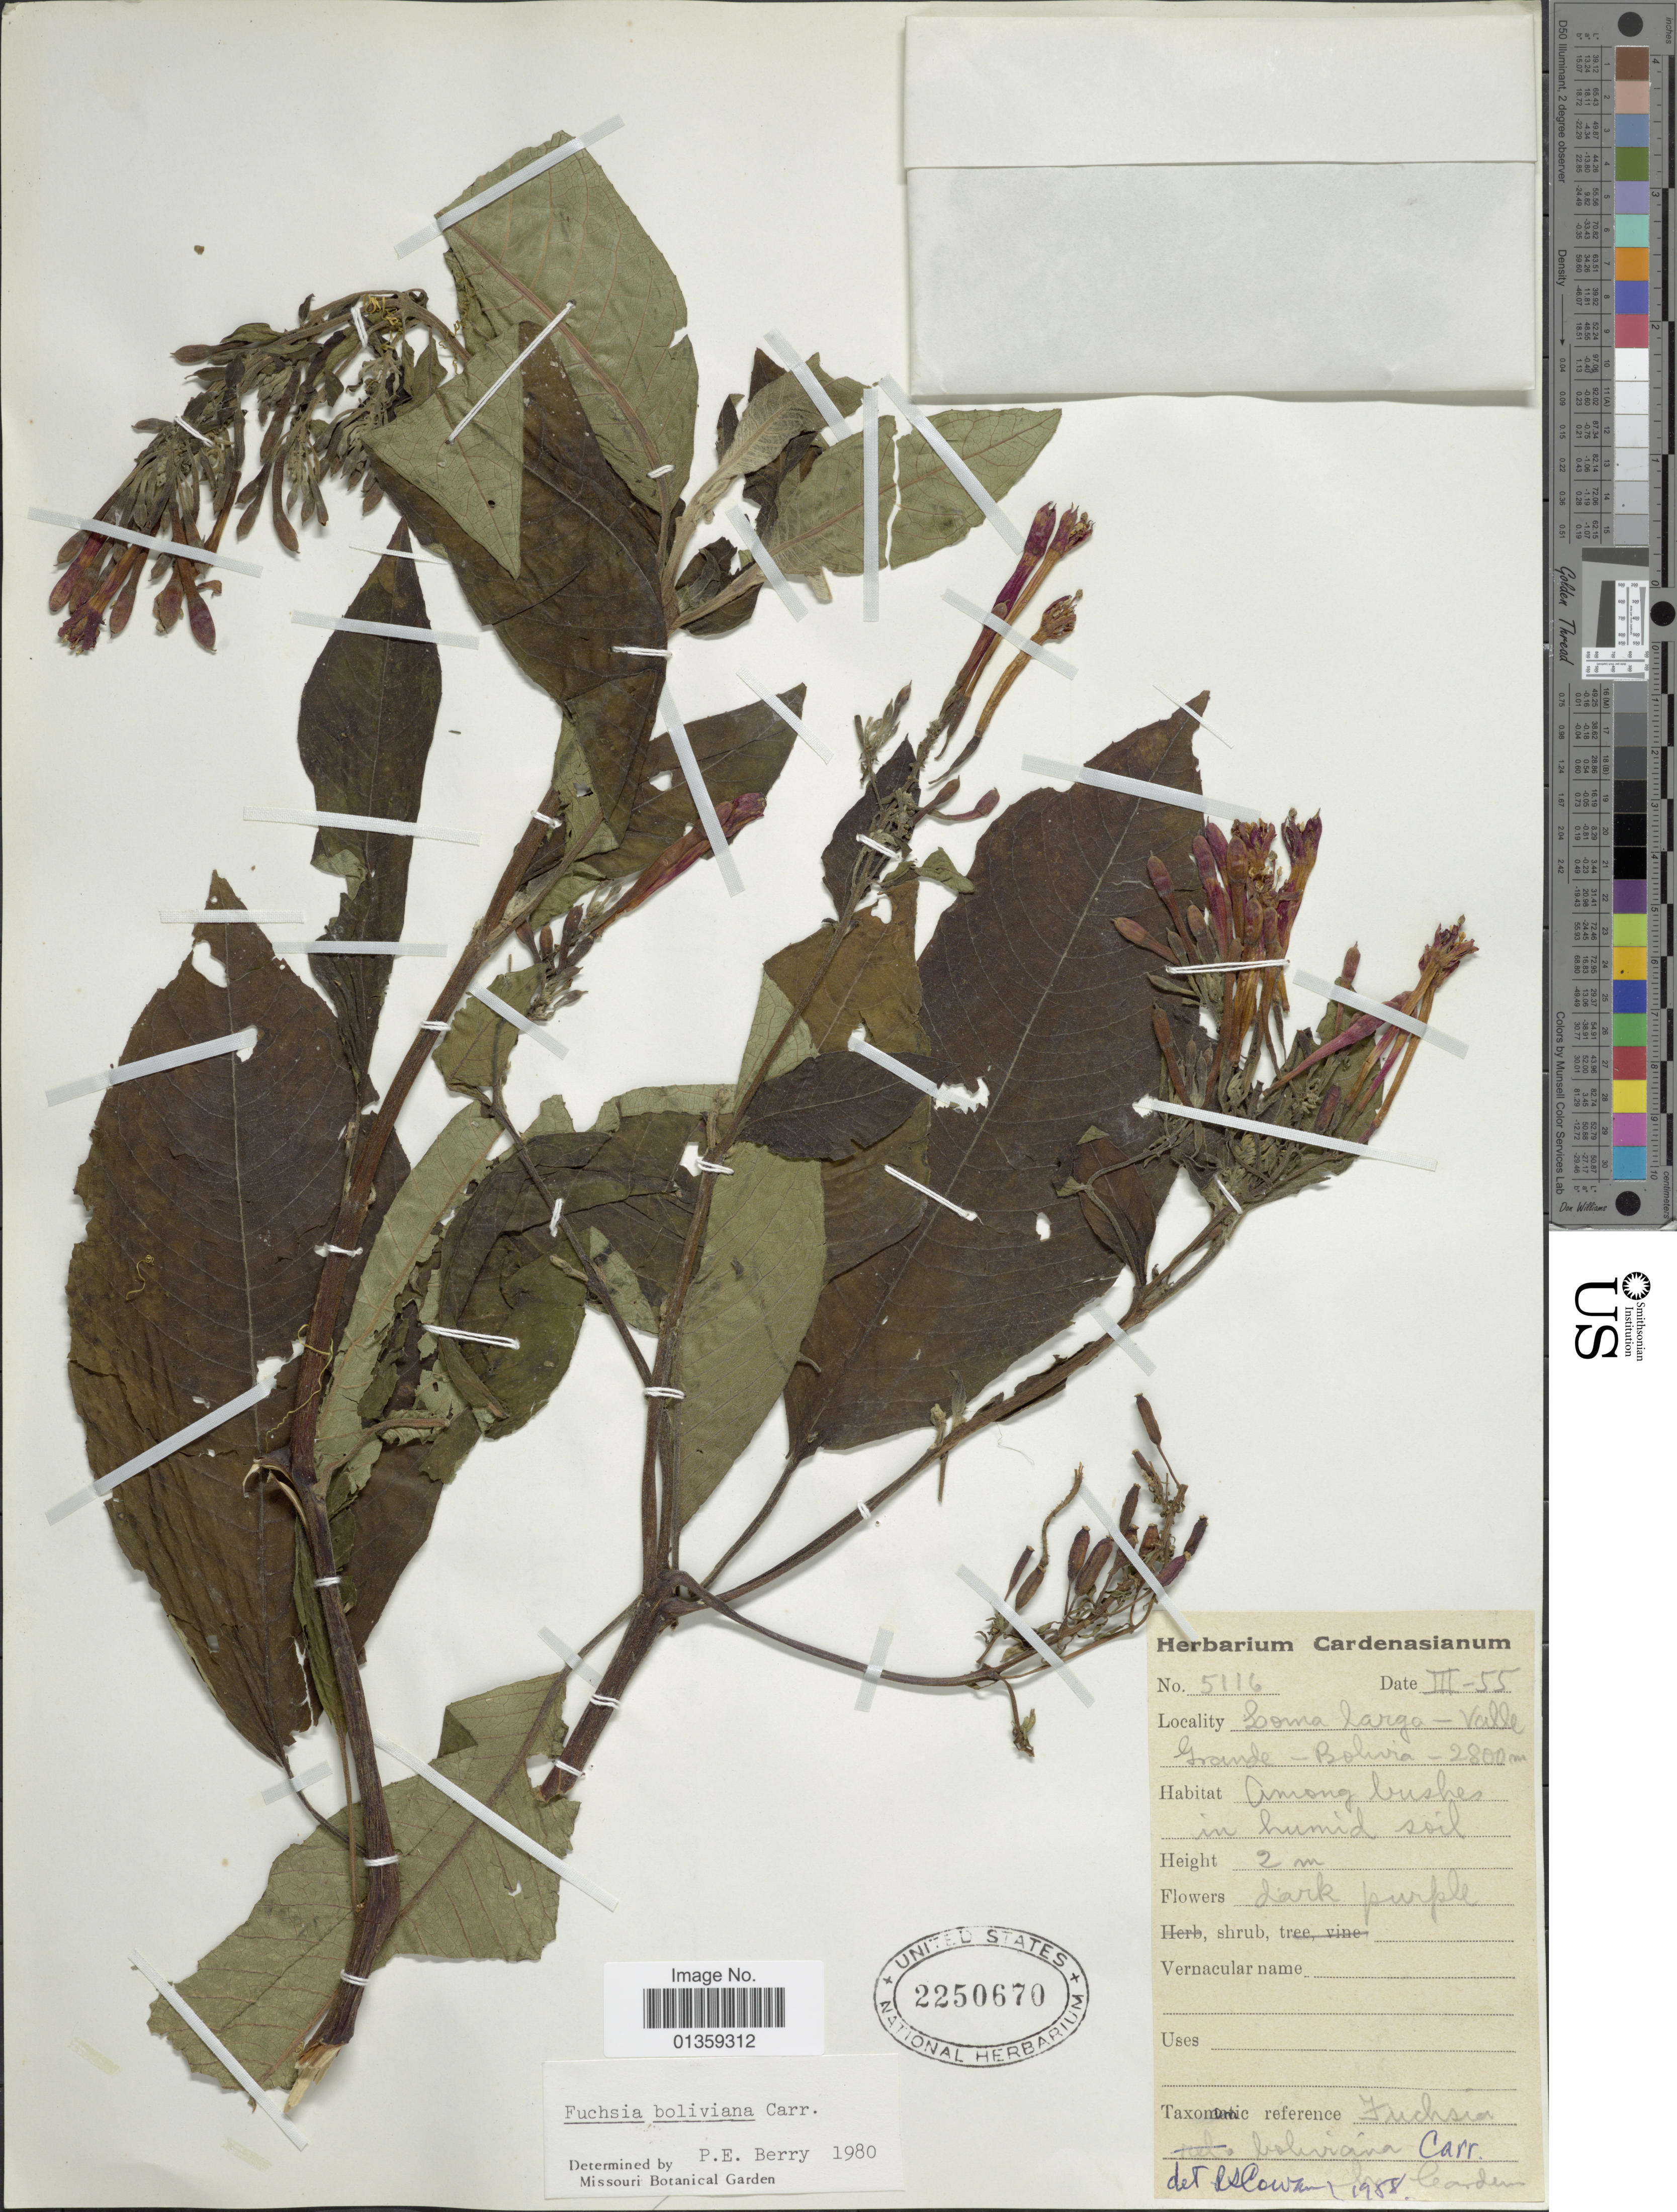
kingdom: Plantae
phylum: Tracheophyta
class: Magnoliopsida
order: Myrtales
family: Onagraceae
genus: Fuchsia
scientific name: Fuchsia boliviana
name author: Carrière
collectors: Herbarium Cardenasianum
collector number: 5116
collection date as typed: Transcribed d/m/y: /3/55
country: Bolivia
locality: Loma larga - Valle Grande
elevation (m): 2800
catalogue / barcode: US 2250670